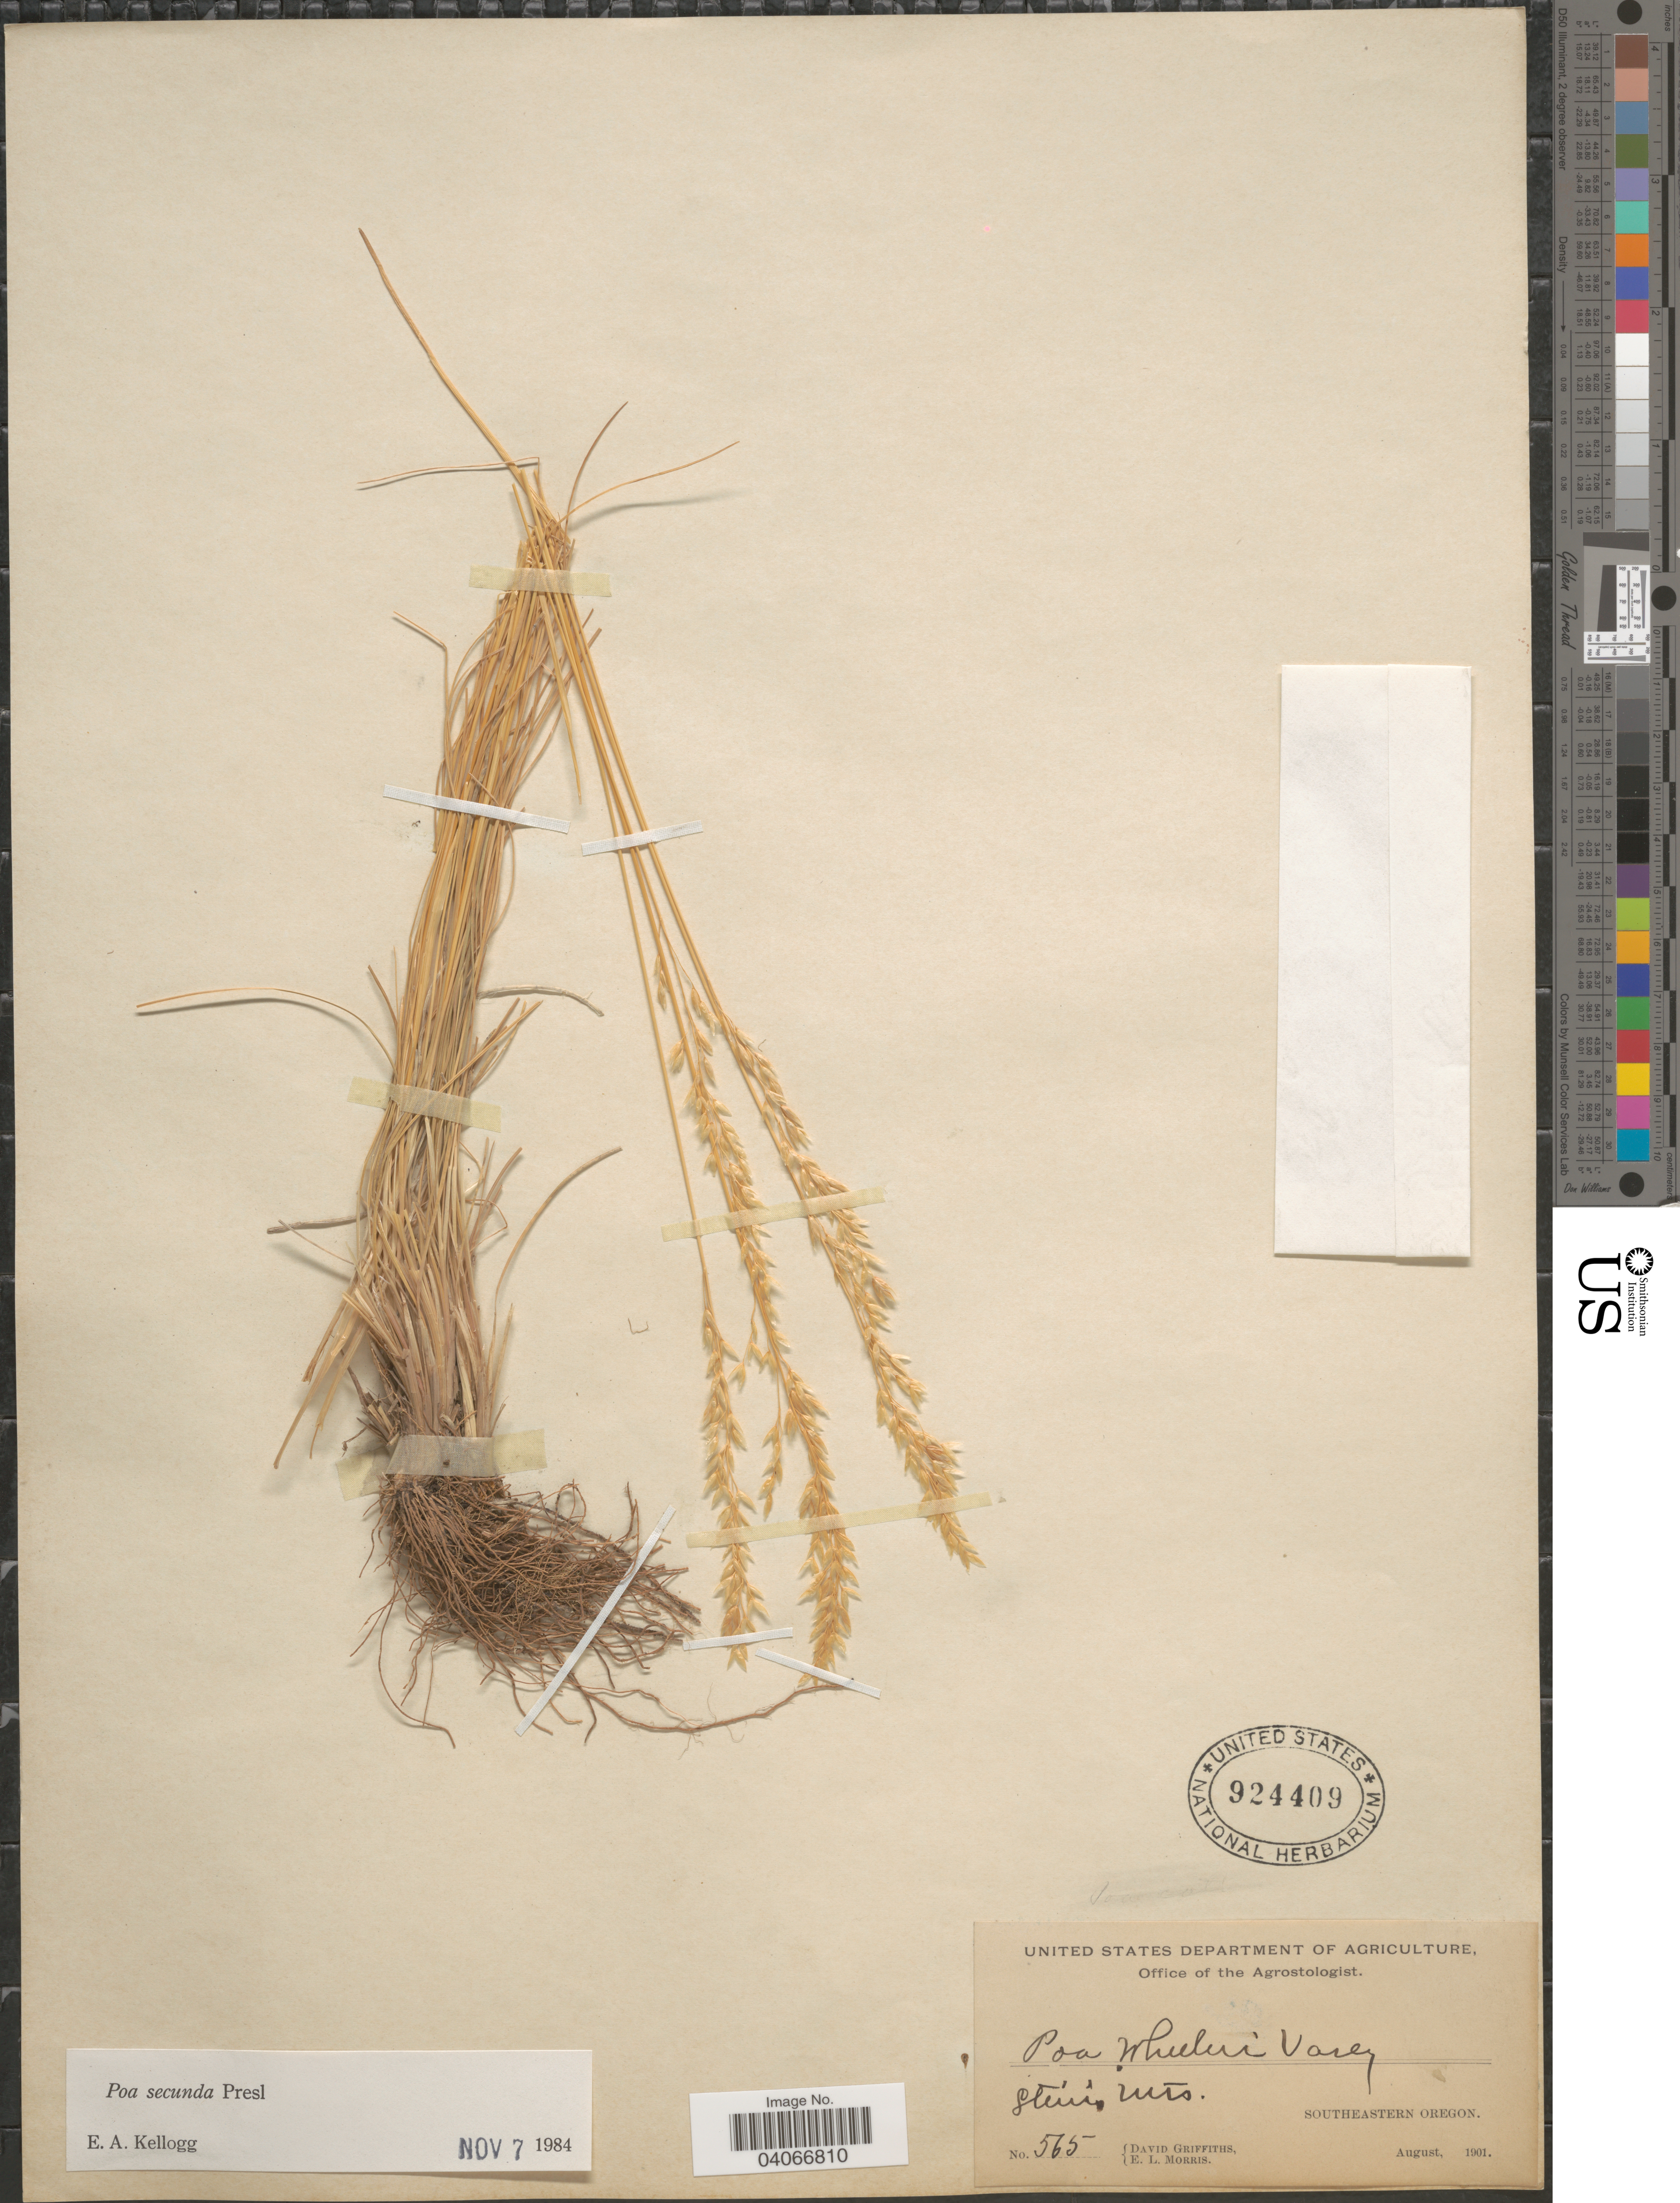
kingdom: Plantae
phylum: Tracheophyta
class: Liliopsida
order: Poales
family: Poaceae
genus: Poa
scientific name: Poa secunda subsp. secunda var. scabrella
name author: (Thurb.) Soreng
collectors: D. Griffiths & E. Morris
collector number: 565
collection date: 1901-08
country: United States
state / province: Oregon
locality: Stein's Mts. Southeastern Oregon.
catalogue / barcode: US 924409